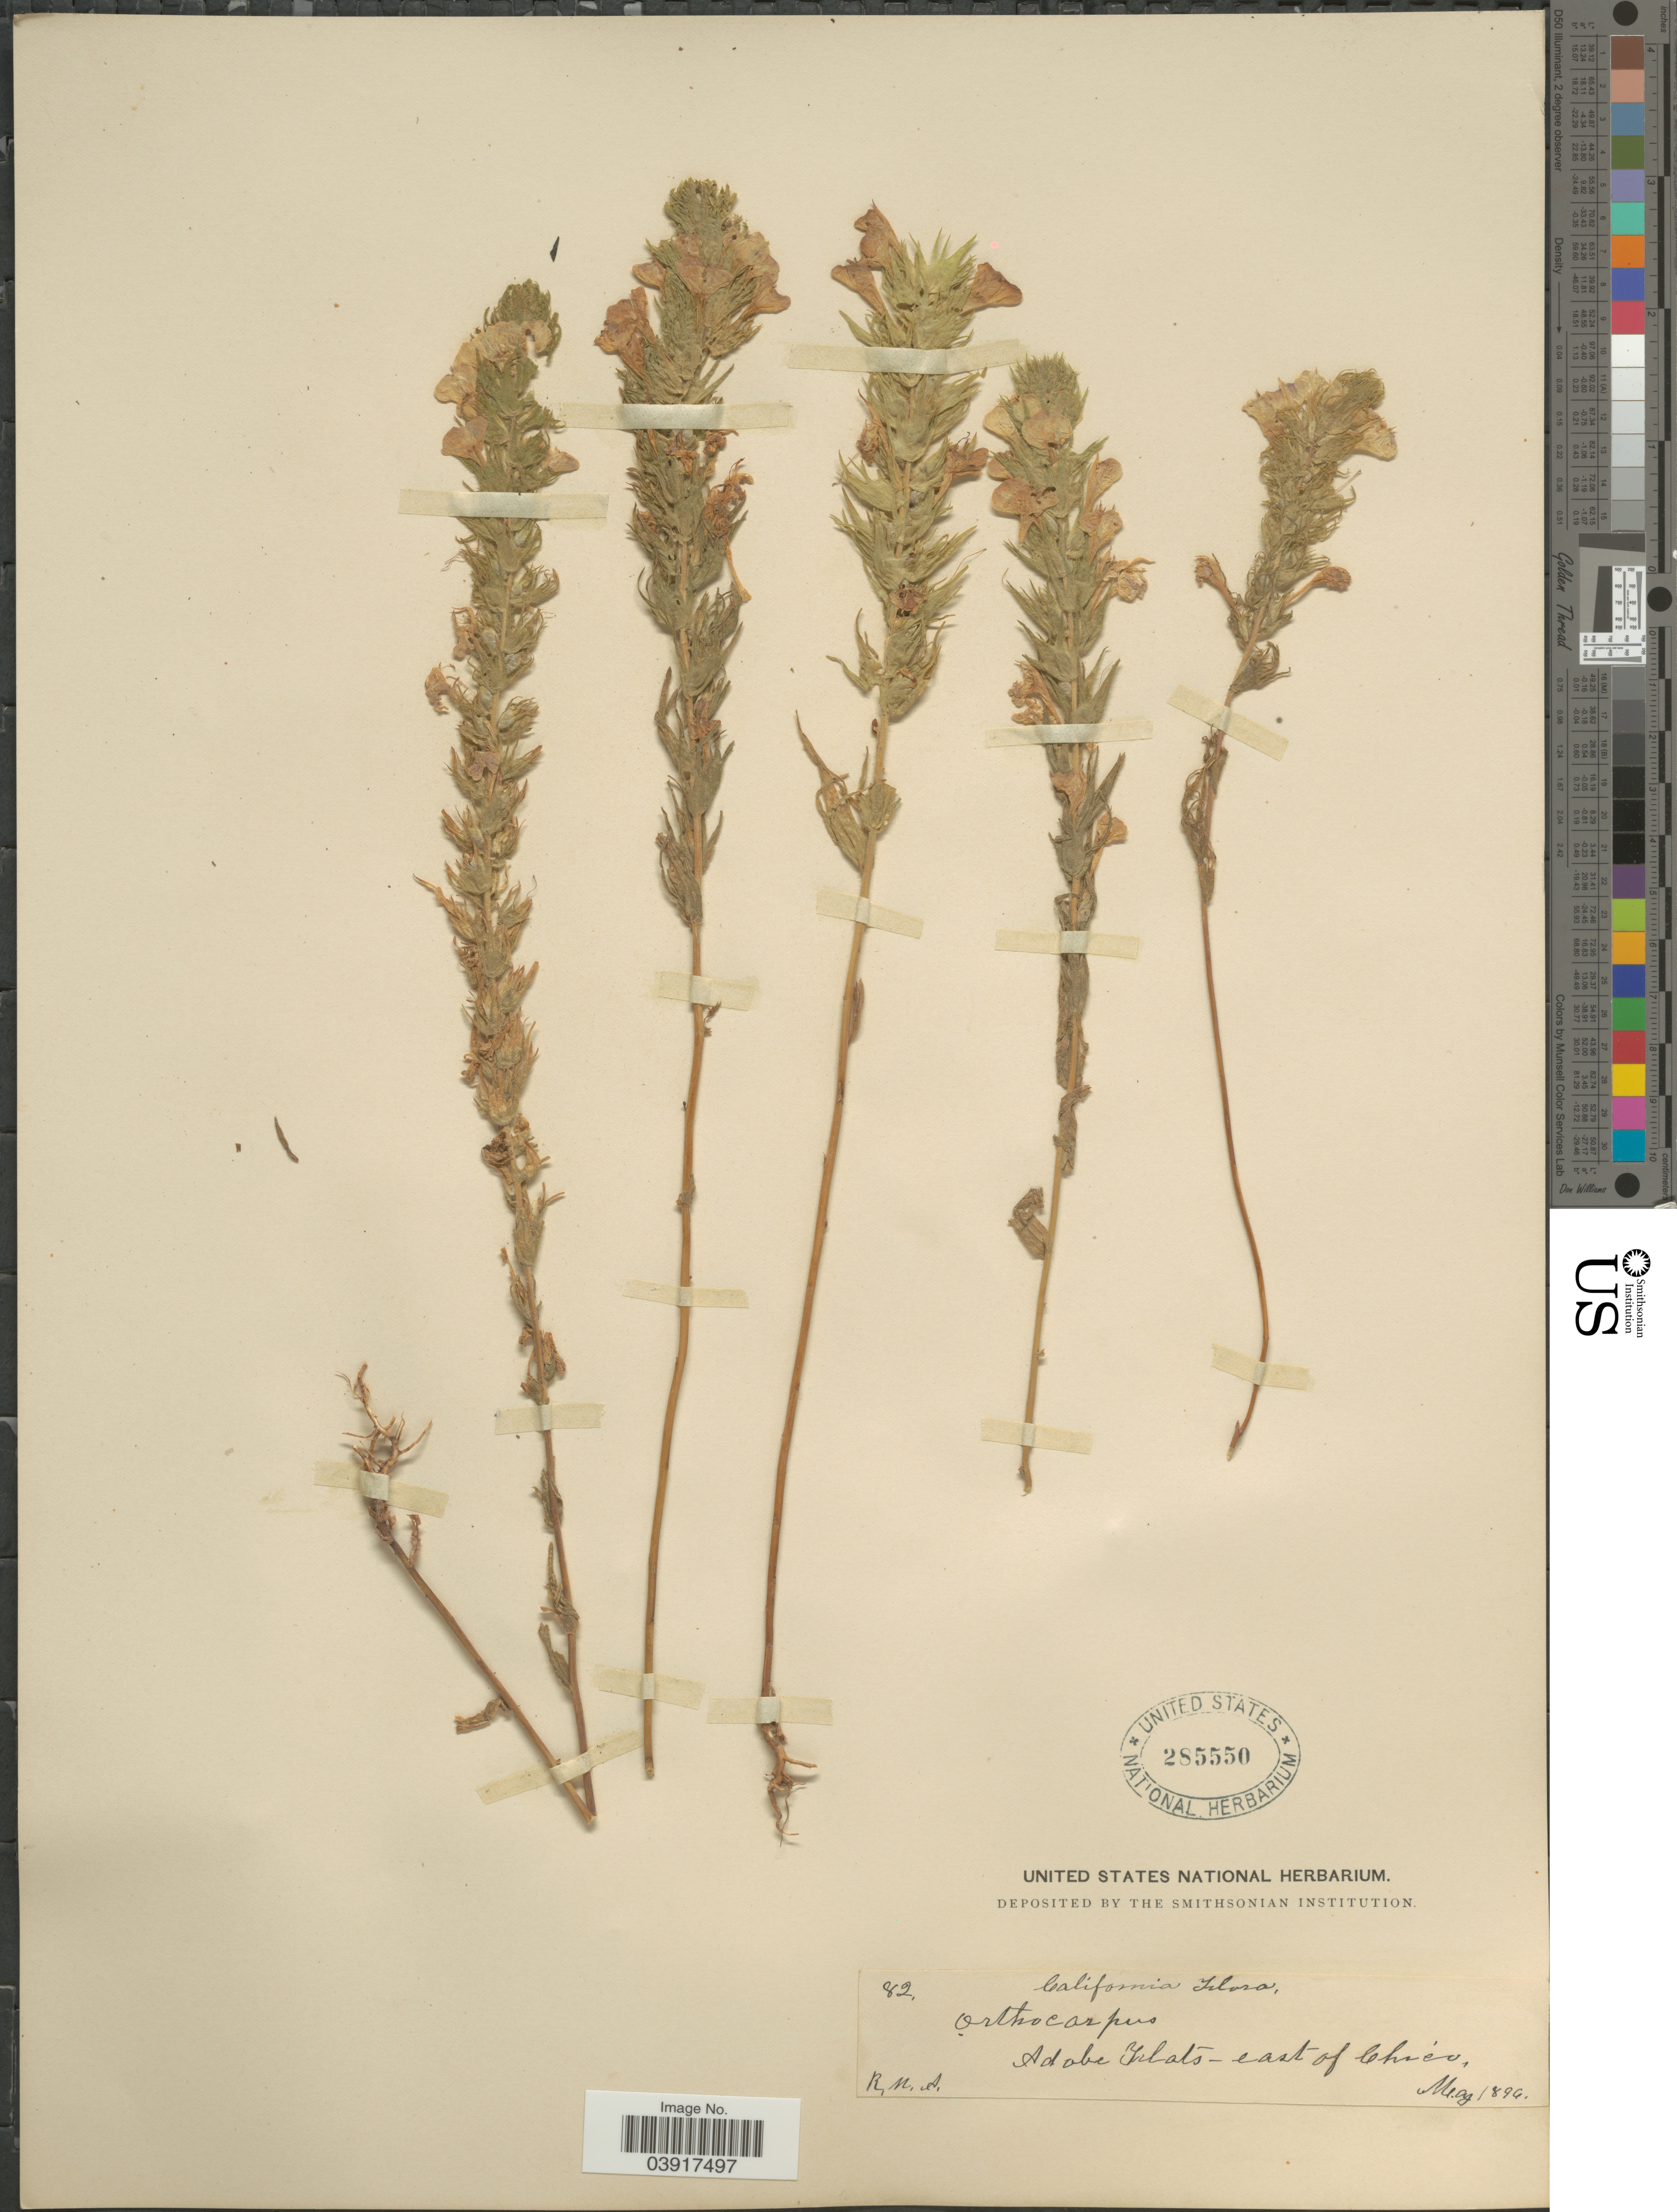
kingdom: Plantae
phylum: Tracheophyta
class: Magnoliopsida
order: Lamiales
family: Orobanchaceae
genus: Orthocarpus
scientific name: Orthocarpus lithospermoides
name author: Benth.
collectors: R. M. A.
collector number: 82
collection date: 1896-05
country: United States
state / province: California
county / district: Butte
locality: Adobe Flats - east of Chico.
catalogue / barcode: US 285550